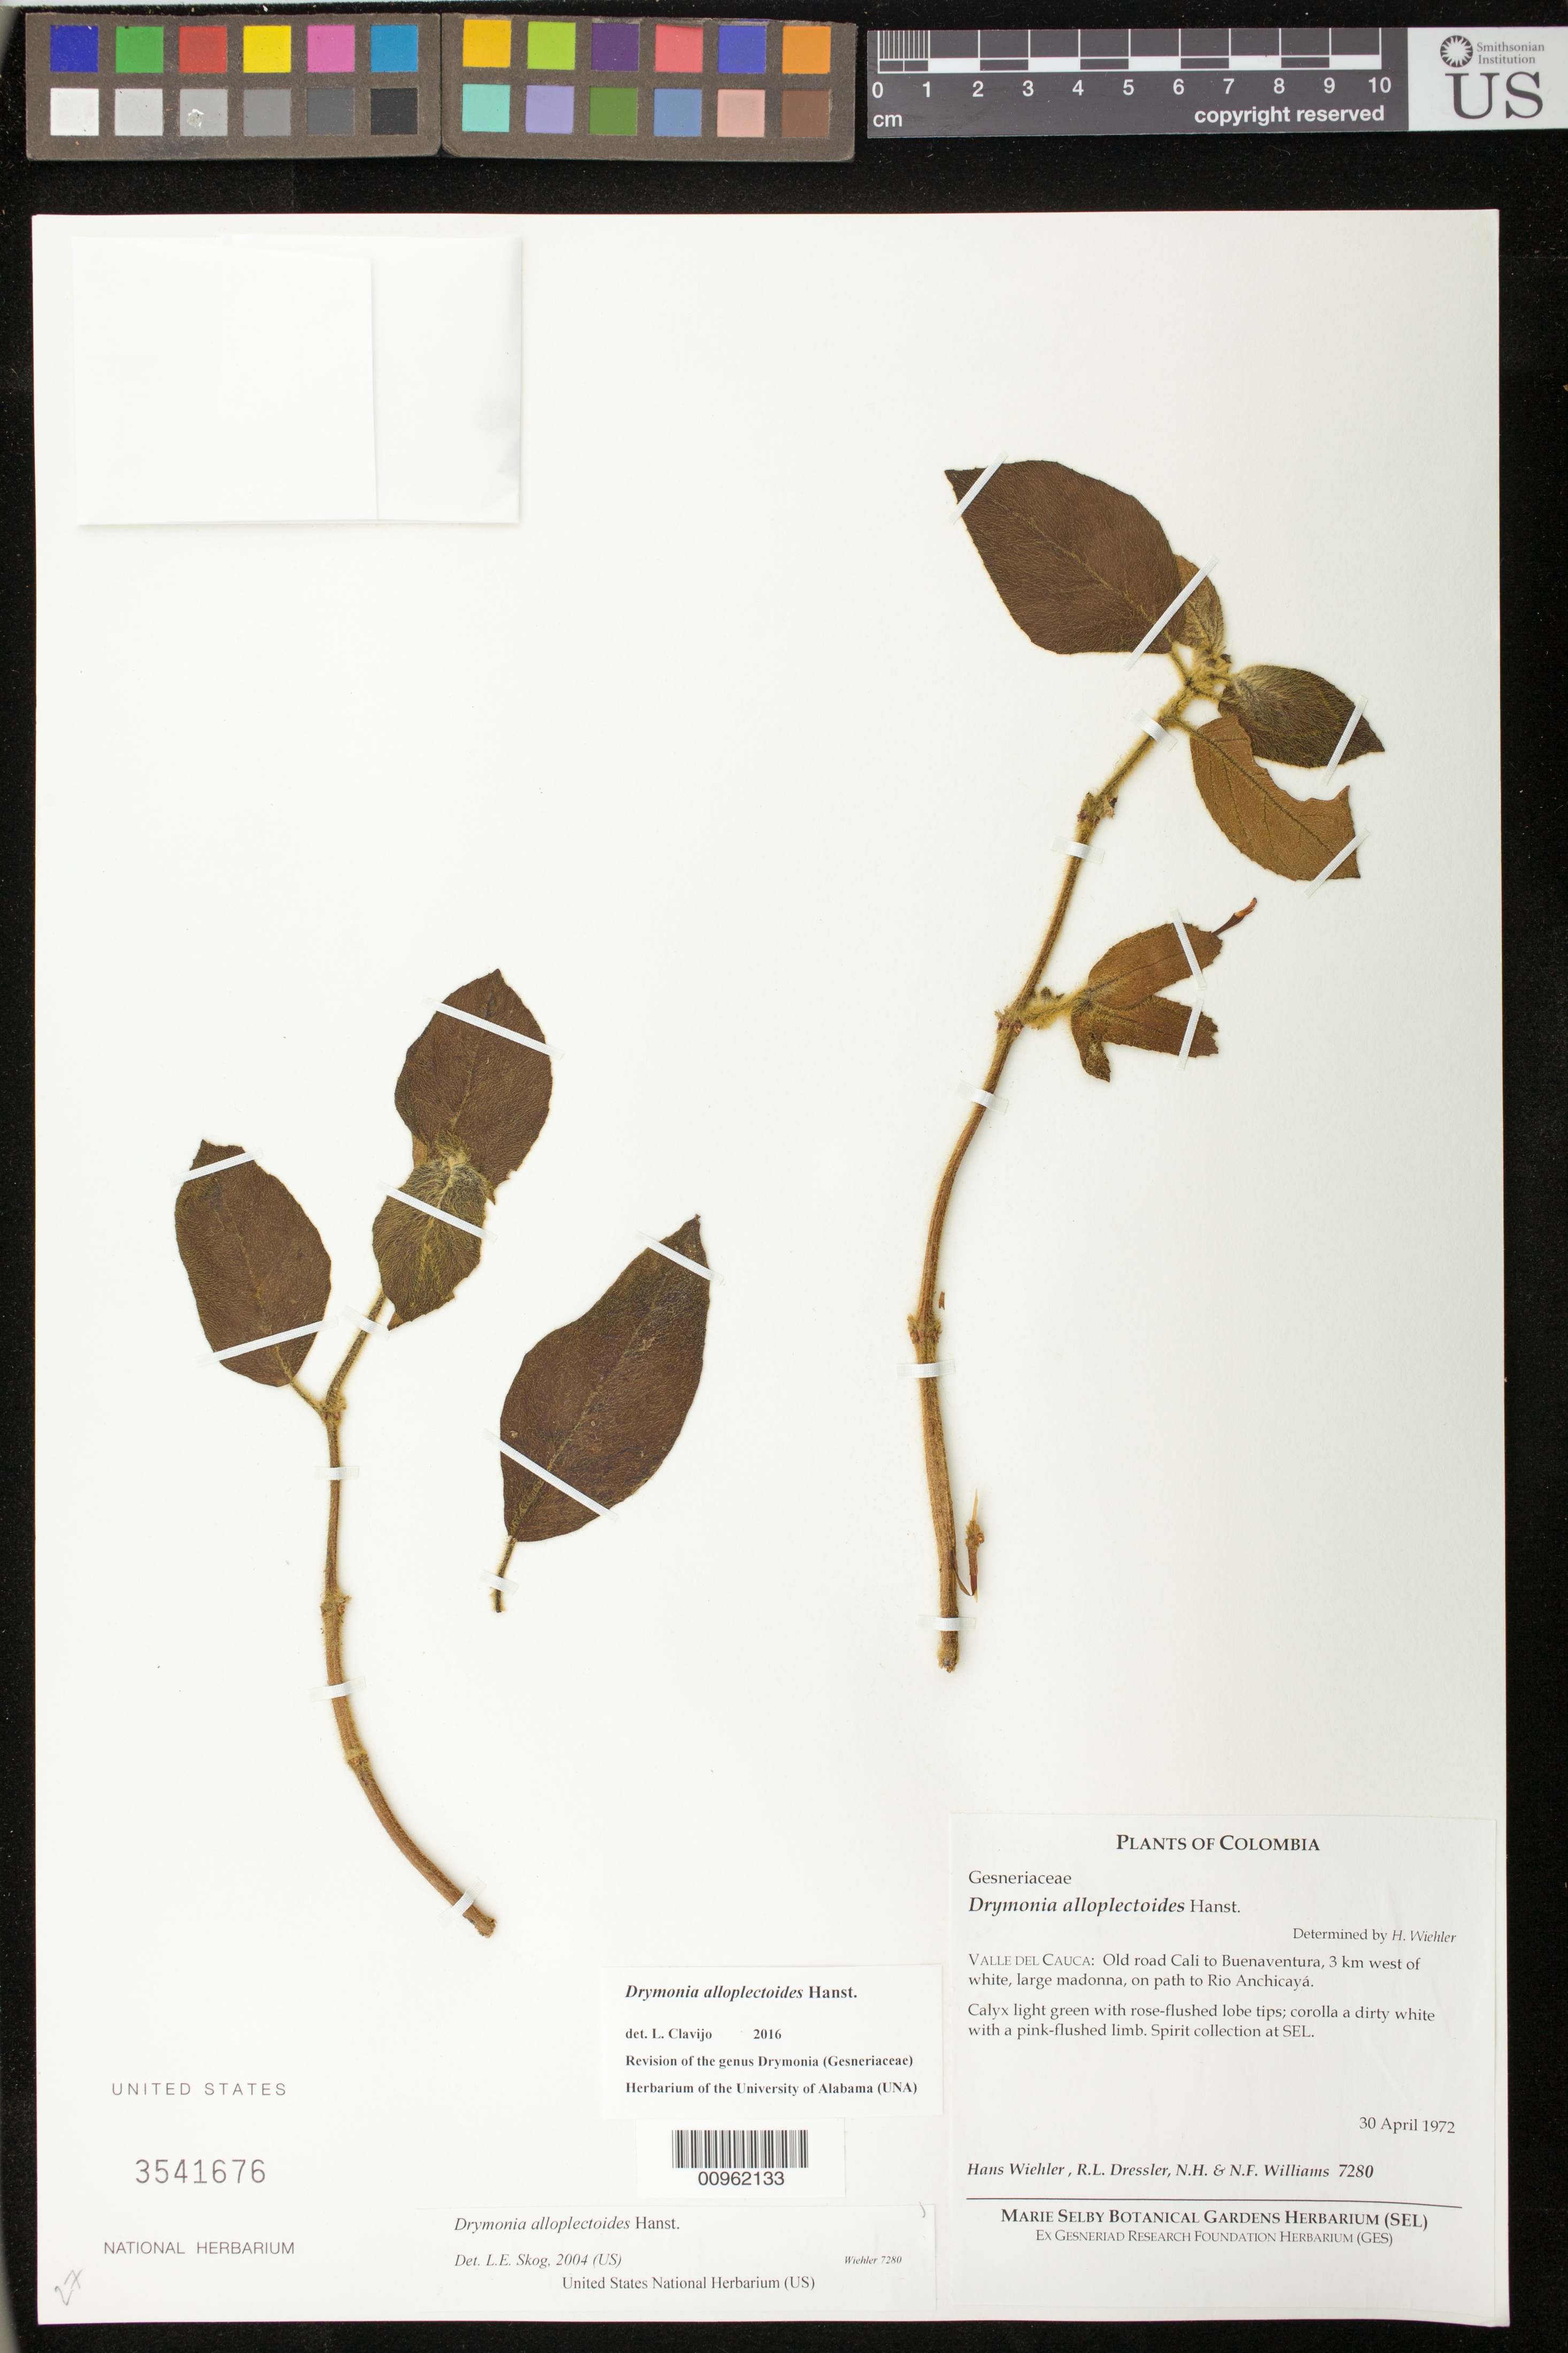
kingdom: Plantae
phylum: Tracheophyta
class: Magnoliopsida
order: Lamiales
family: Gesneriaceae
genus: Drymonia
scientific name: Drymonia alloplectoides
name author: Hanst.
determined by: Skog, Laurence E.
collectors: H. J. Wiehler, R. Dressler & N. Williams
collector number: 7280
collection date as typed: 30 Apr 1972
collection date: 1972-04-30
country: Colombia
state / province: Valle del Cauca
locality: Valle del Cauca: old road Cali to Buenaventura, 3 km west of white, large madonna, on path to rio Anchicayá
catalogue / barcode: US 3541676